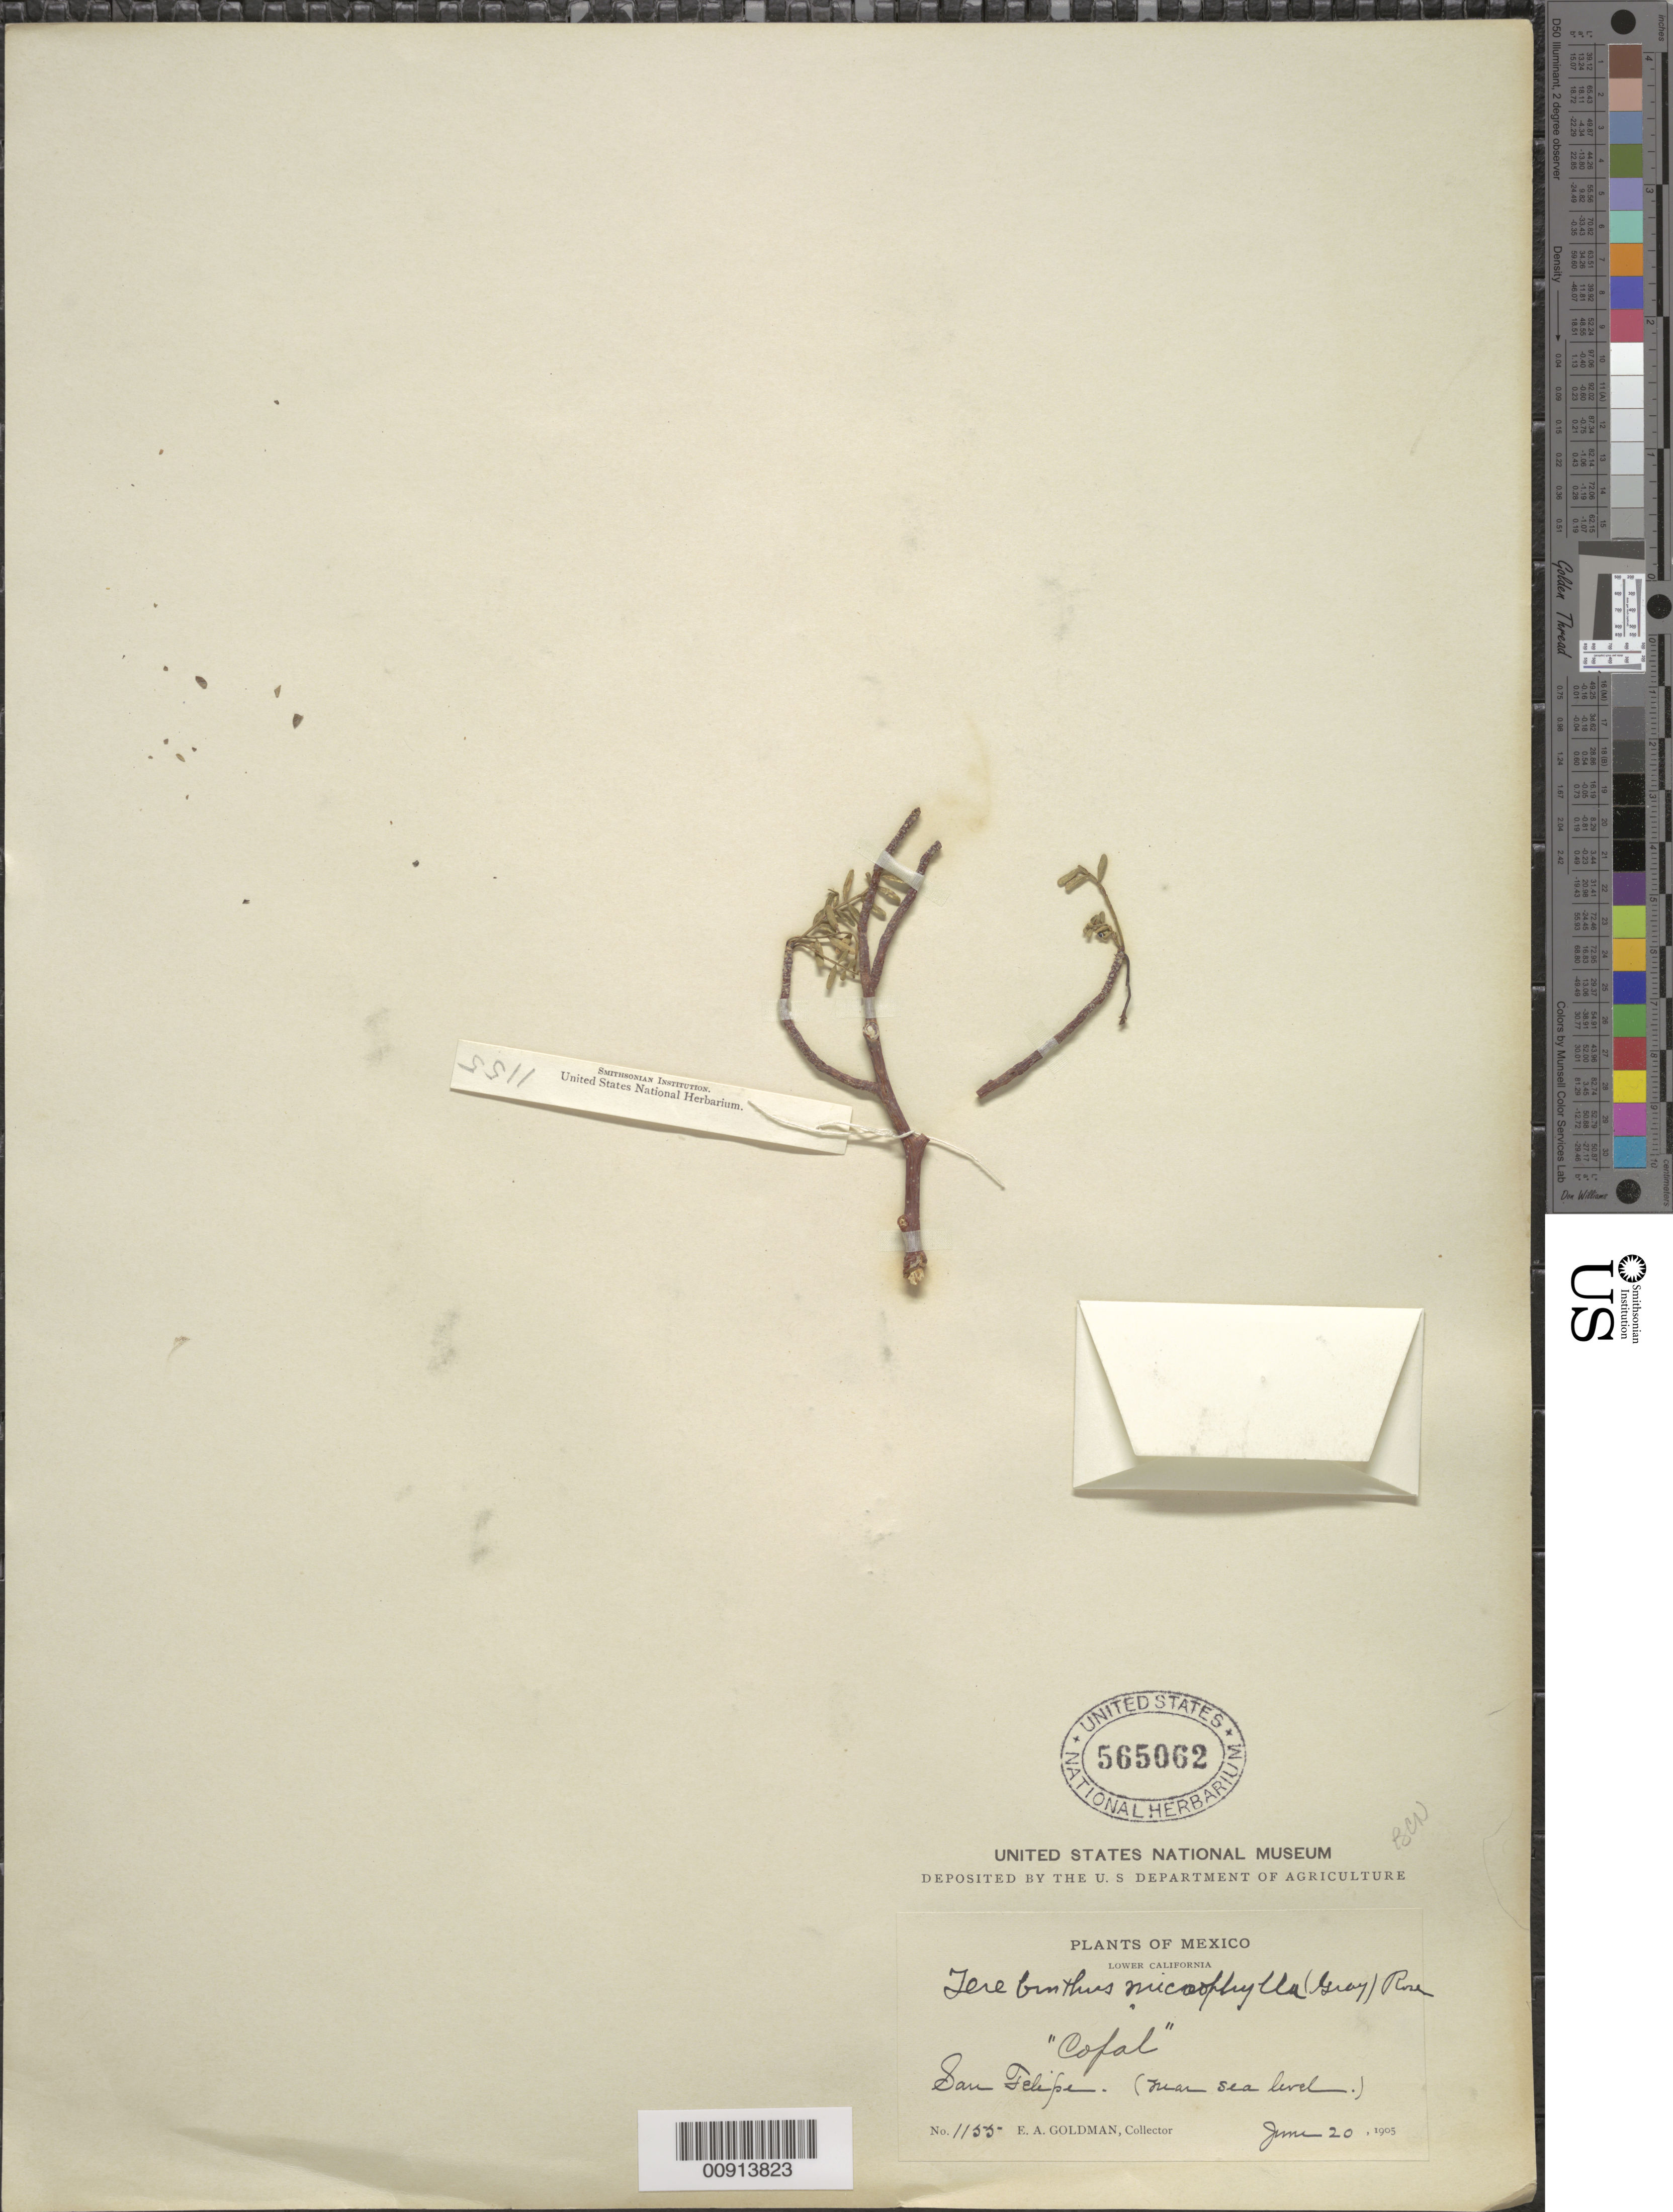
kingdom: Plantae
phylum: Tracheophyta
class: Magnoliopsida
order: Sapindales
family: Burseraceae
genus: Bursera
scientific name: Bursera microphylla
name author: A. Gray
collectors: E. A. Goldman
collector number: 1155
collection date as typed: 20 Jun 1905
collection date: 1905-06-20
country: Mexico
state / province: Baja California Norte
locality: San Felipe, Lower California.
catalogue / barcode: US 565062